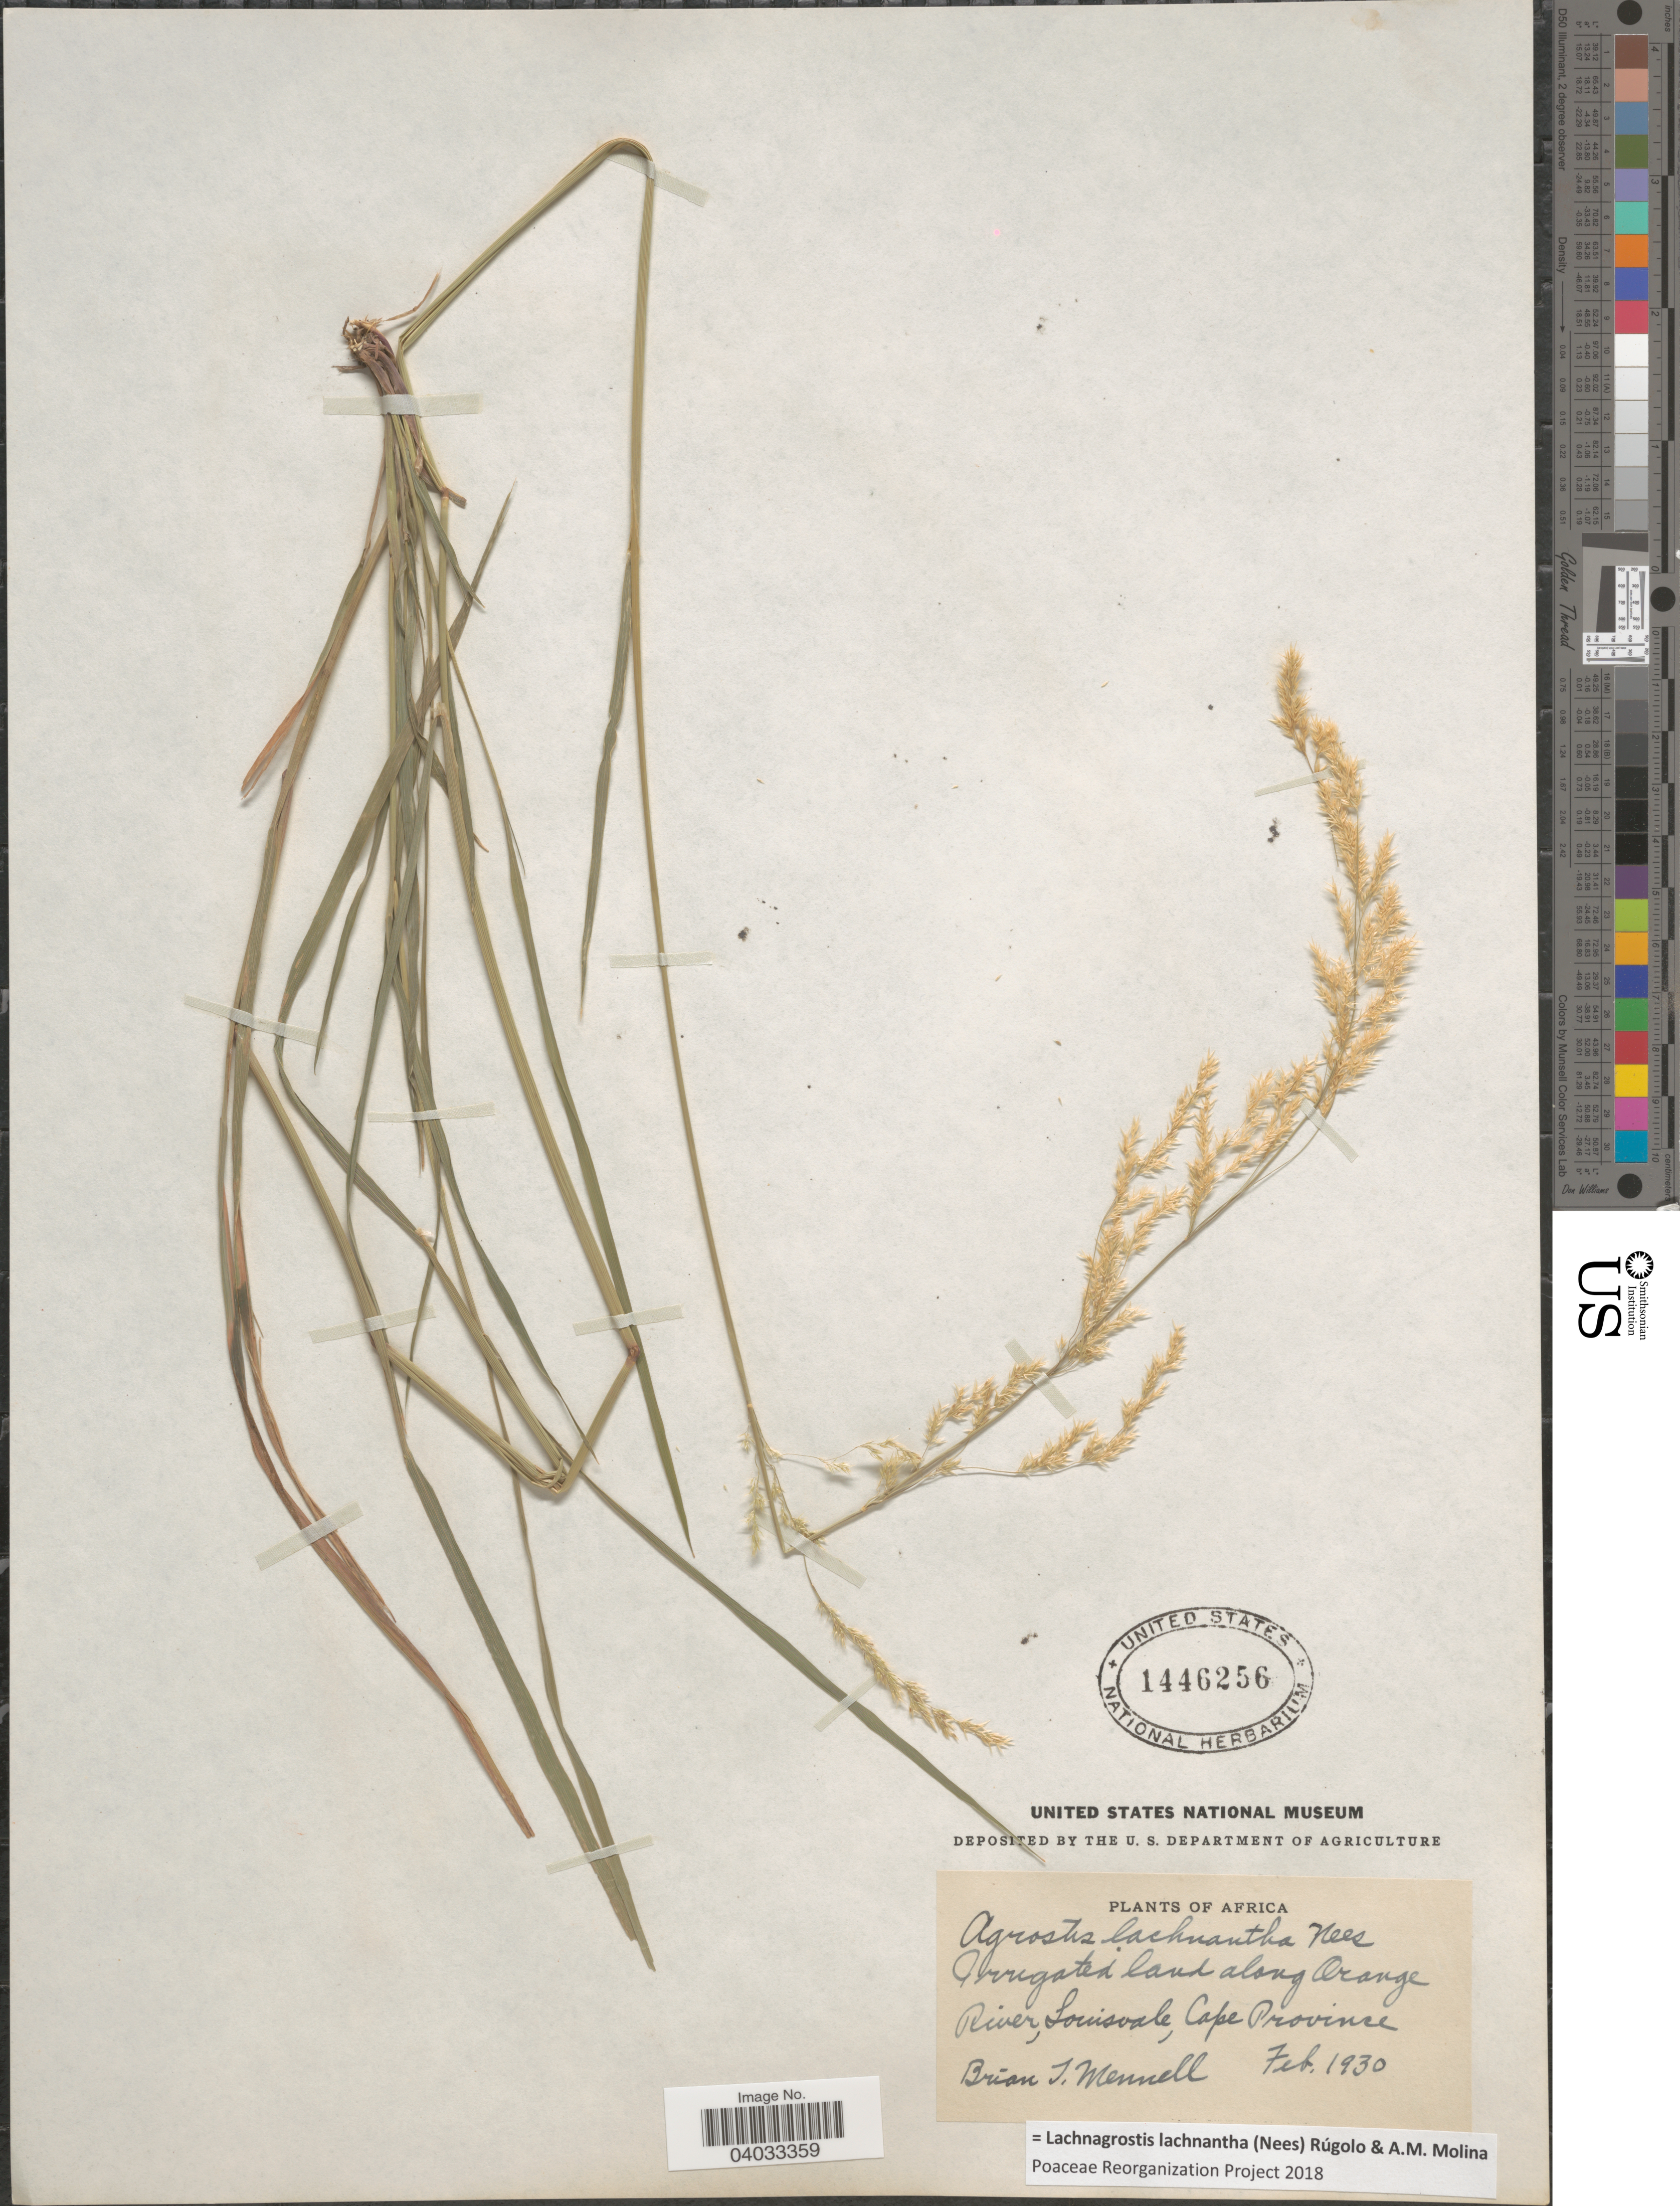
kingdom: Plantae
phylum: Tracheophyta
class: Liliopsida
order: Poales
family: Poaceae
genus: Lachnagrostis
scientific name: Lachnagrostis lachnantha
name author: (Nees) Rúgolo & A.M. Molina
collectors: B. Mennell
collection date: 1930-02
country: South Africa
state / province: Northern Cape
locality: Land along Orange River, Louisvale.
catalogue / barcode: US 1446256